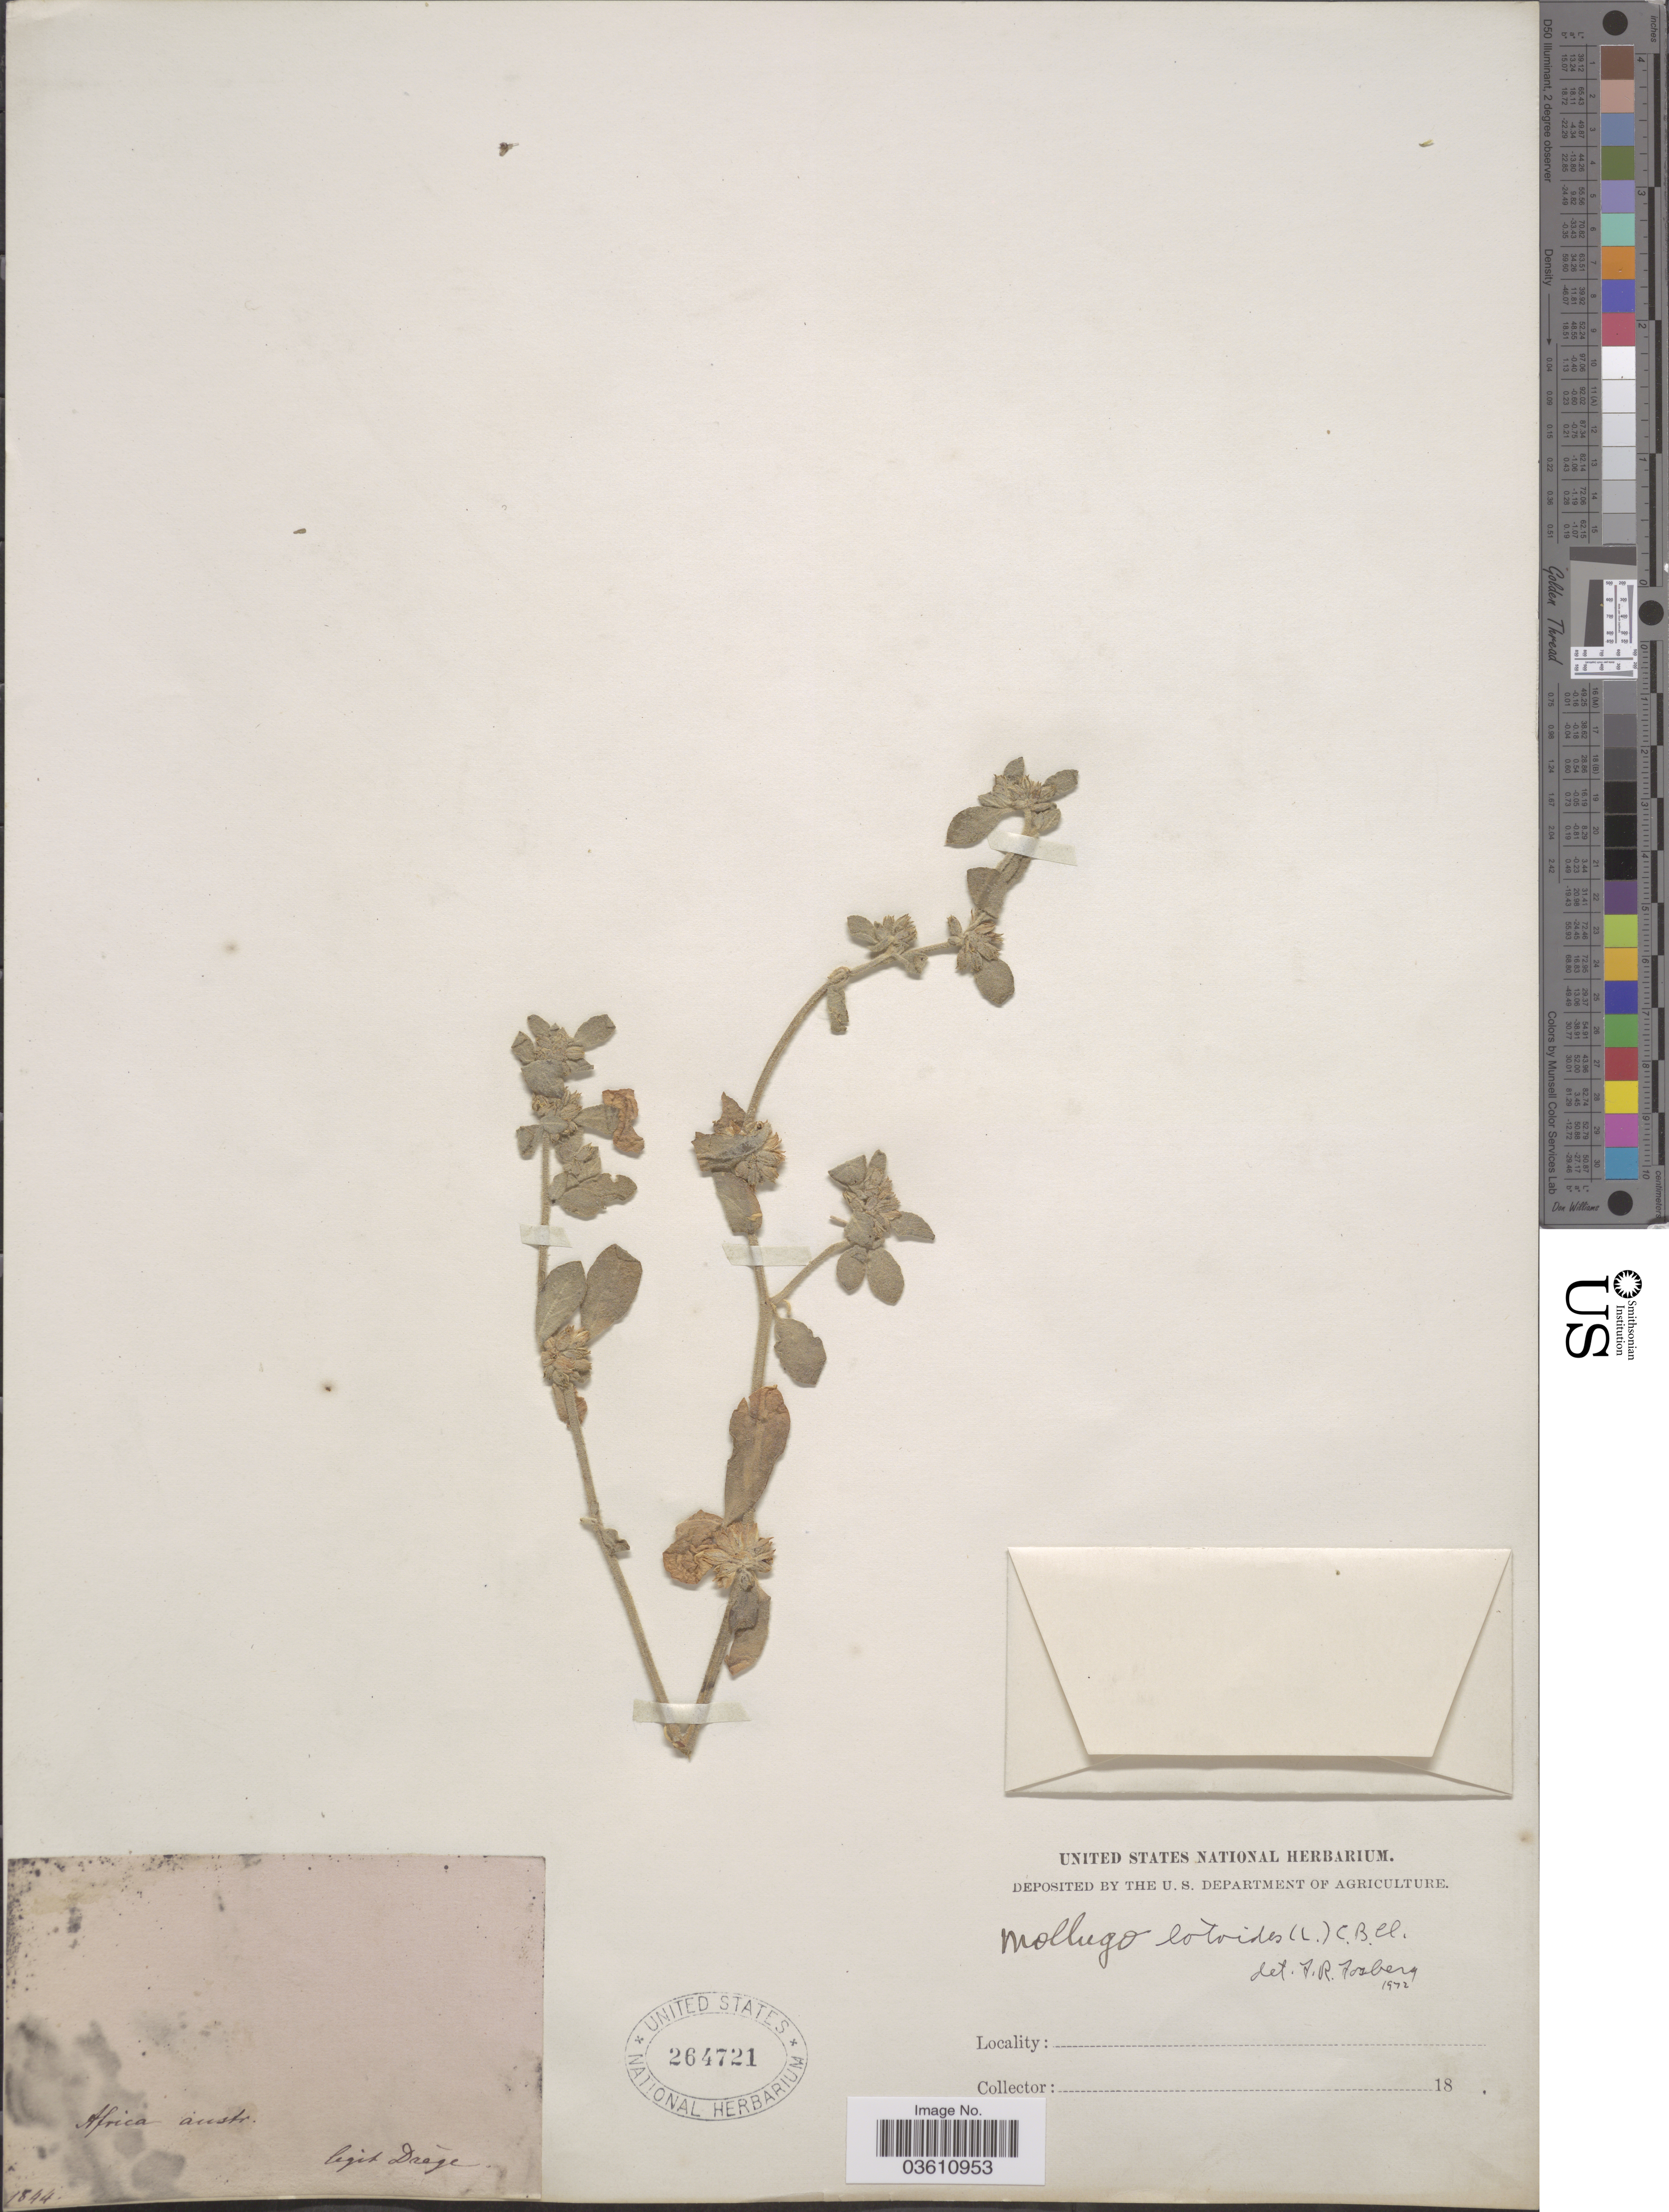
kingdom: Plantae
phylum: Tracheophyta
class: Magnoliopsida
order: Caryophyllales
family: Molluginaceae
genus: Glinus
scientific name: Glinus lotoides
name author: L.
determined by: Strong, Mark T., (BOT), Smithsonian Institution - National Museum of Natural History (UNITED STATES)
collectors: Drege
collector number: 1844?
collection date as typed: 18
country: South Africa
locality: Africa austr.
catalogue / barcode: US 264721